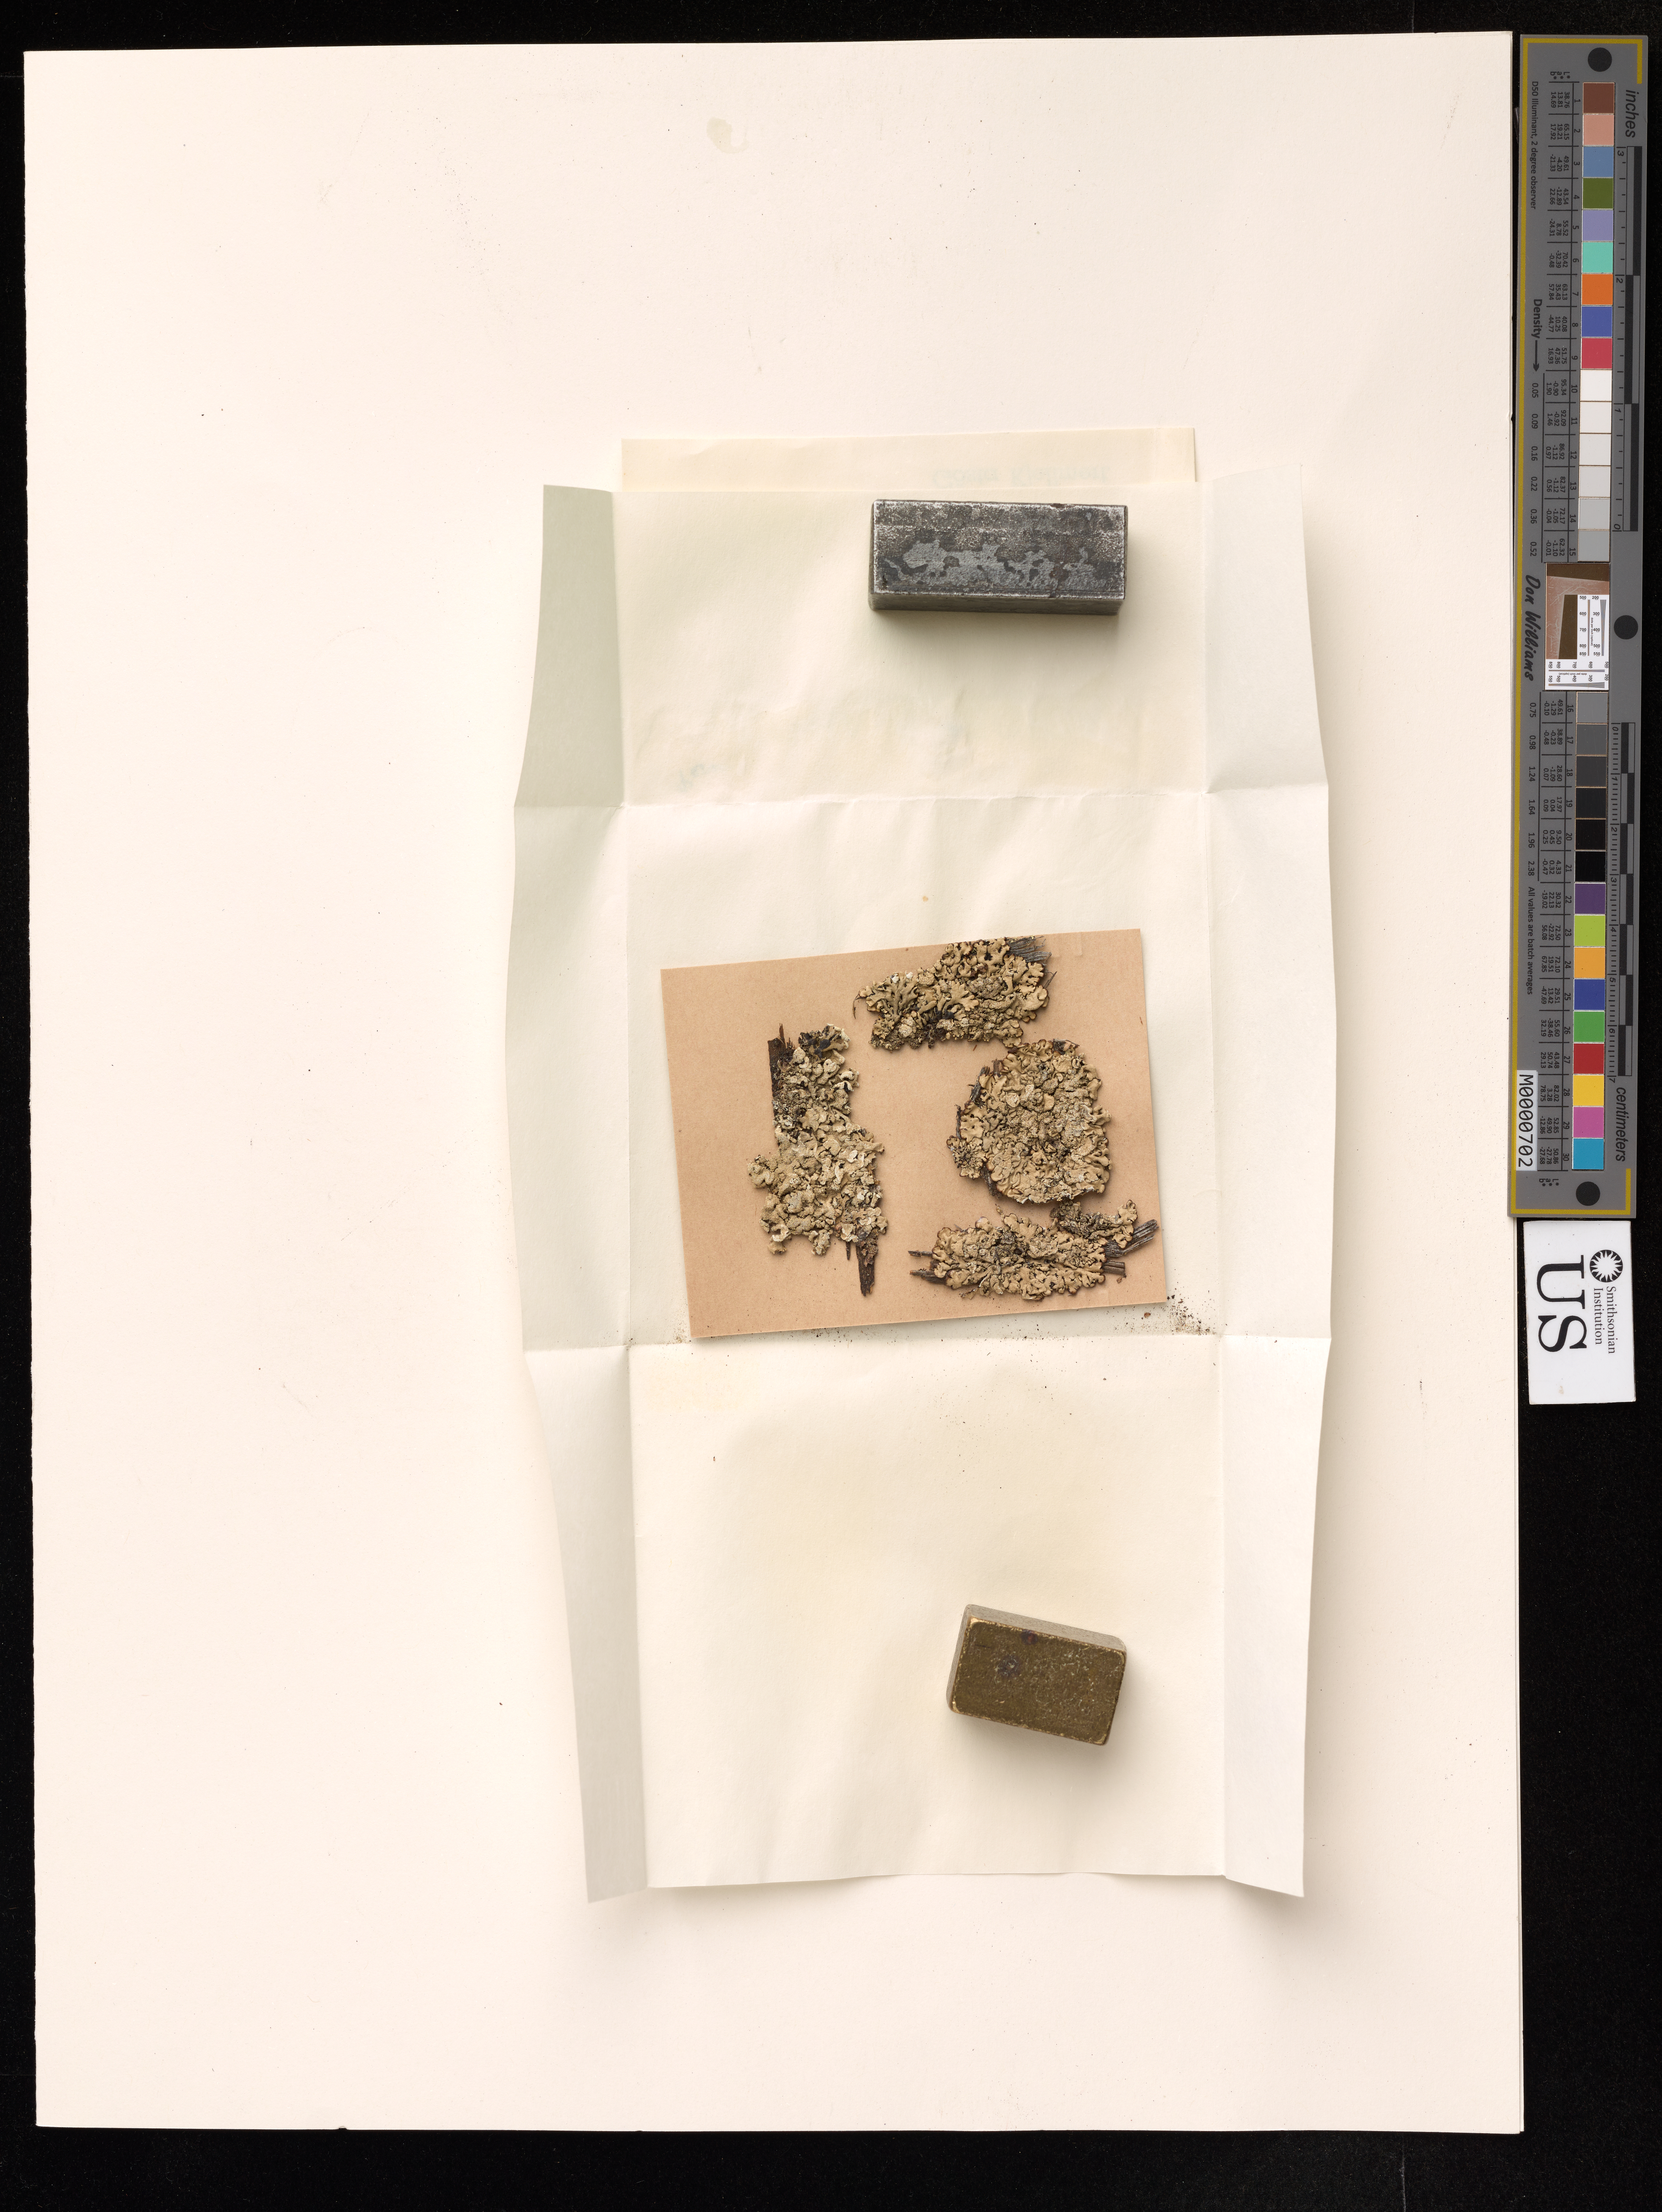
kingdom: Fungi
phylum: Ascomycota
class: Lecanoromycetes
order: Lecanorales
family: Parmeliaceae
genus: Hypogymnia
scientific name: Hypogymnia bitteriana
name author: (Zahlbr.) Rasanen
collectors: G. Kjellmert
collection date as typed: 18 May 1950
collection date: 1950-05-18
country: Sweden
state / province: Örebro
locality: Svennevad, prastgarden